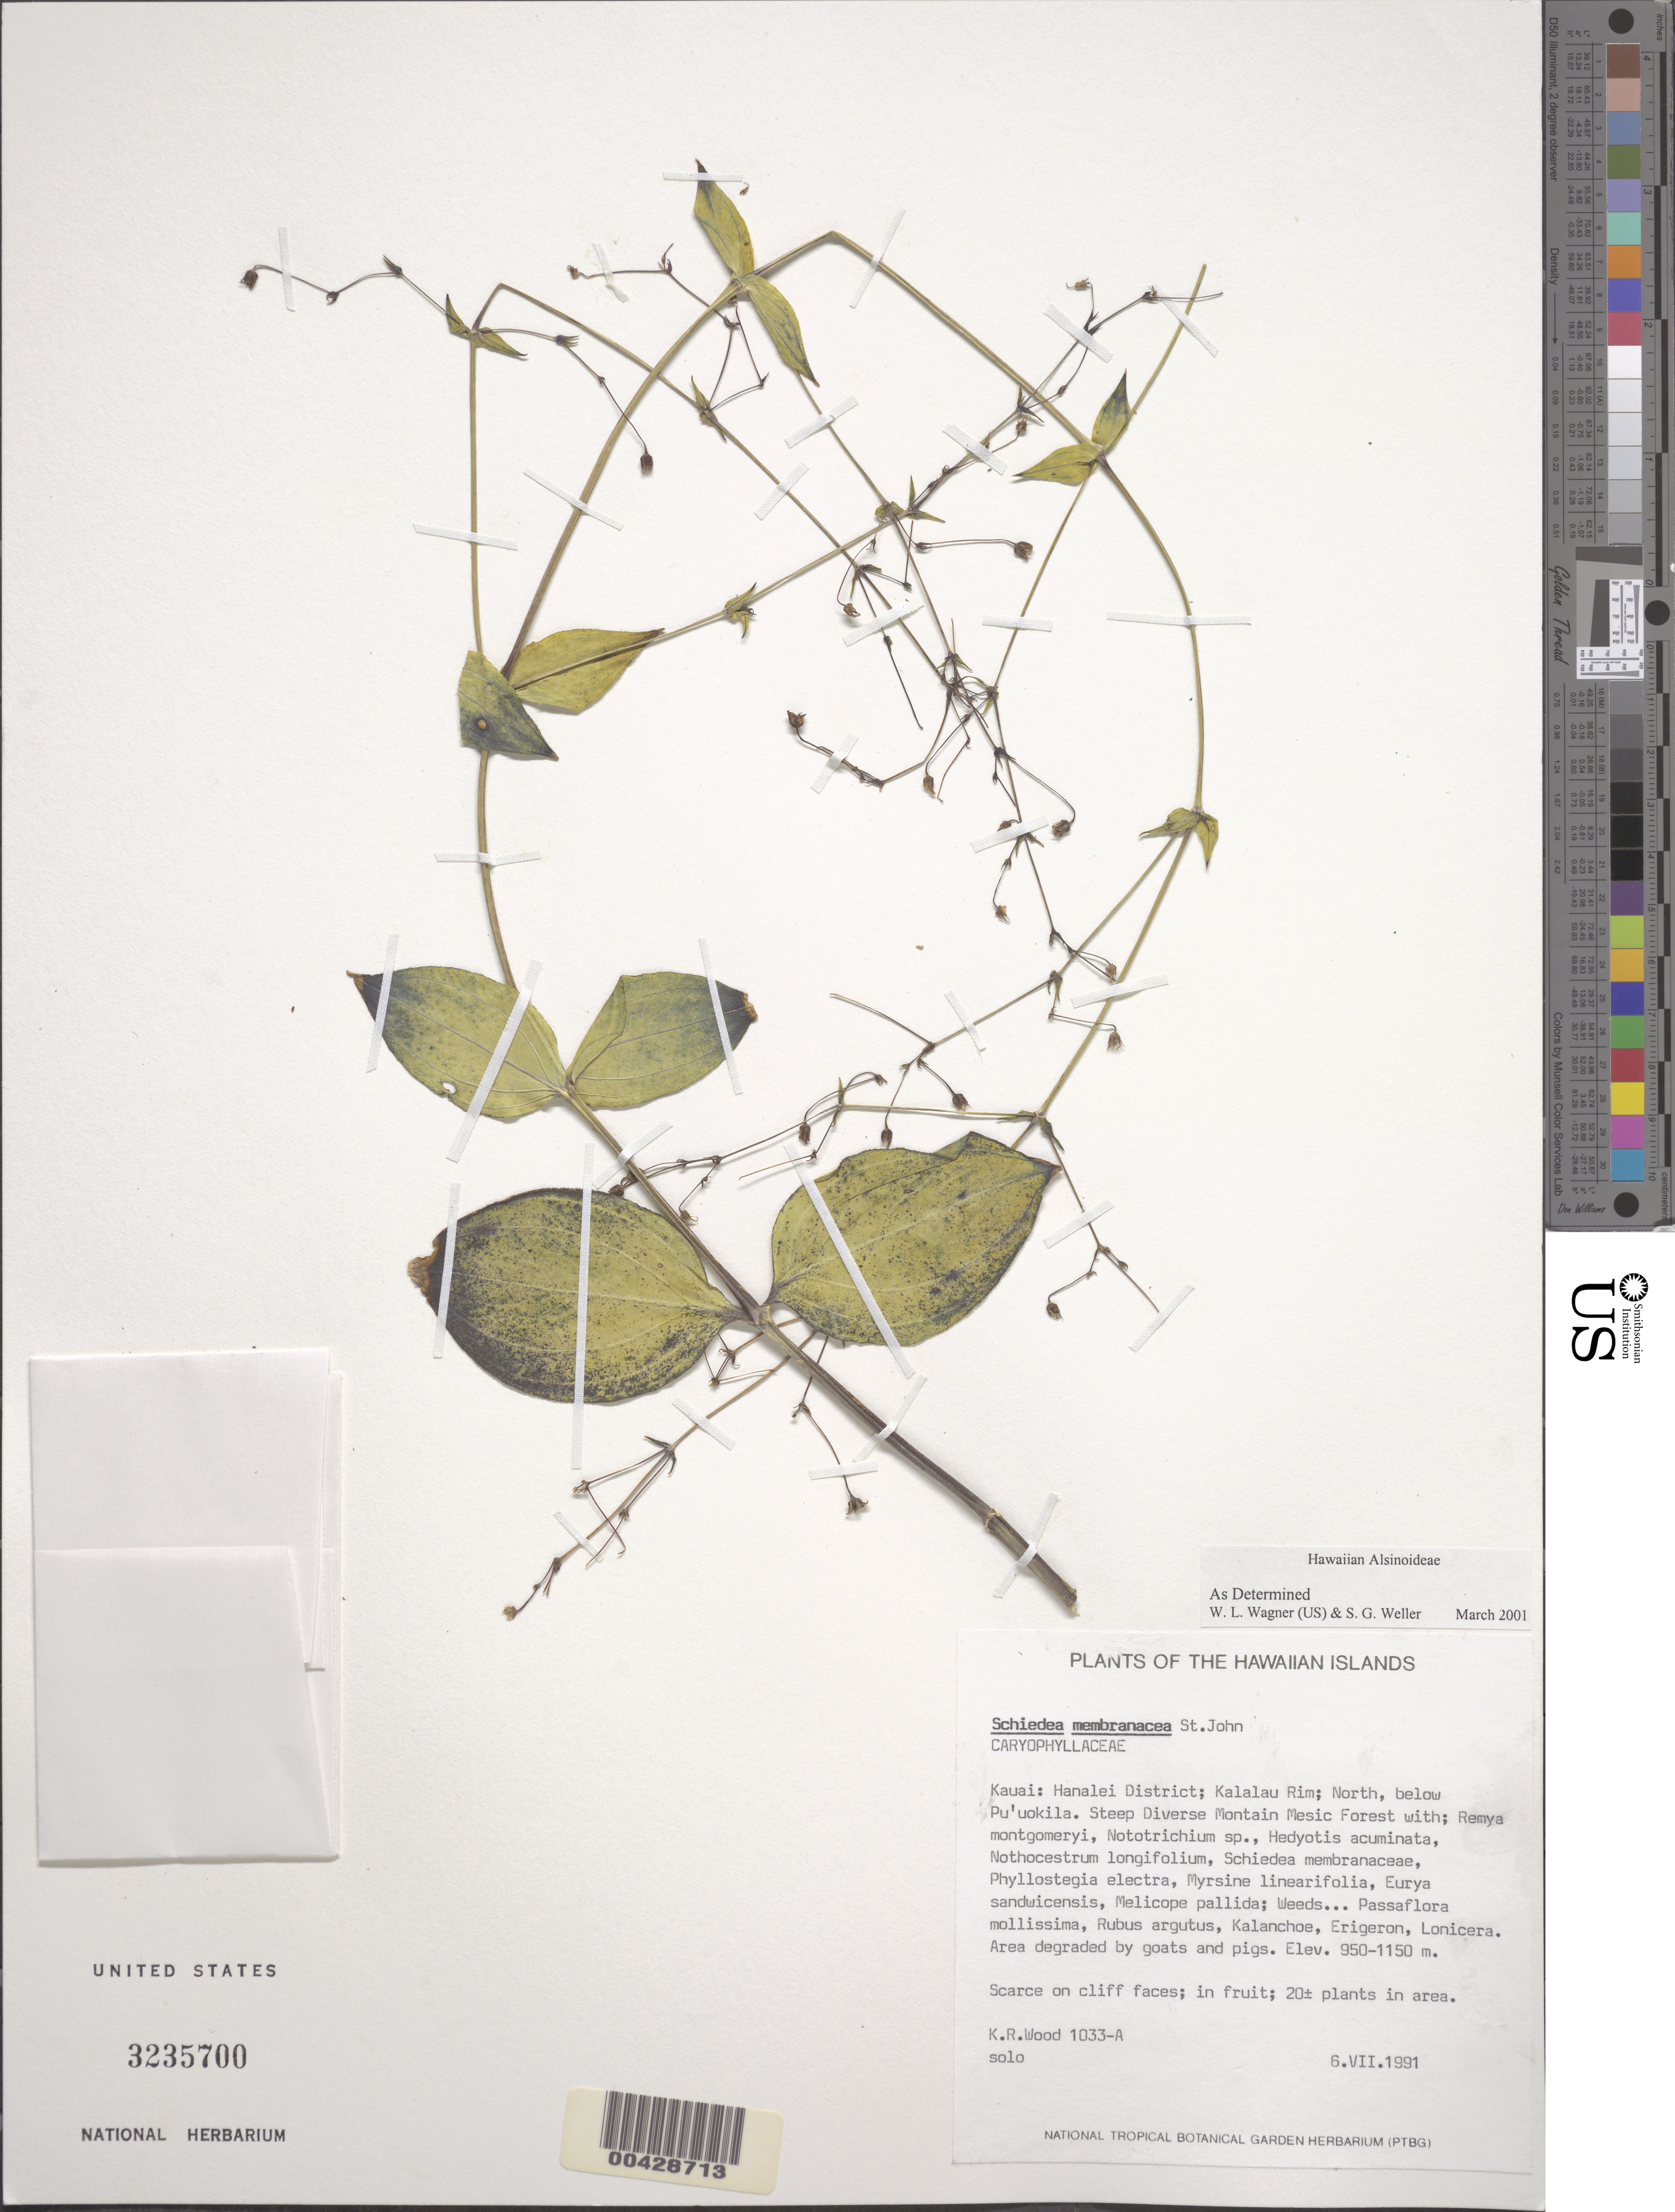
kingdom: Plantae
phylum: Tracheophyta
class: Magnoliopsida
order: Caryophyllales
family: Caryophyllaceae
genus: Schiedea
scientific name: Schiedea membranacea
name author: H. St. John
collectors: K. R. Wood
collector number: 1033a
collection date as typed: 6 Jul 1991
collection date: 1991-07-06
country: United States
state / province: Hawaii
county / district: Kauai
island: Kaua'i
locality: Hanalei District; Kalalau Rim; North, below Pu'uokila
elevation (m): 950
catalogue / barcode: US 3235700